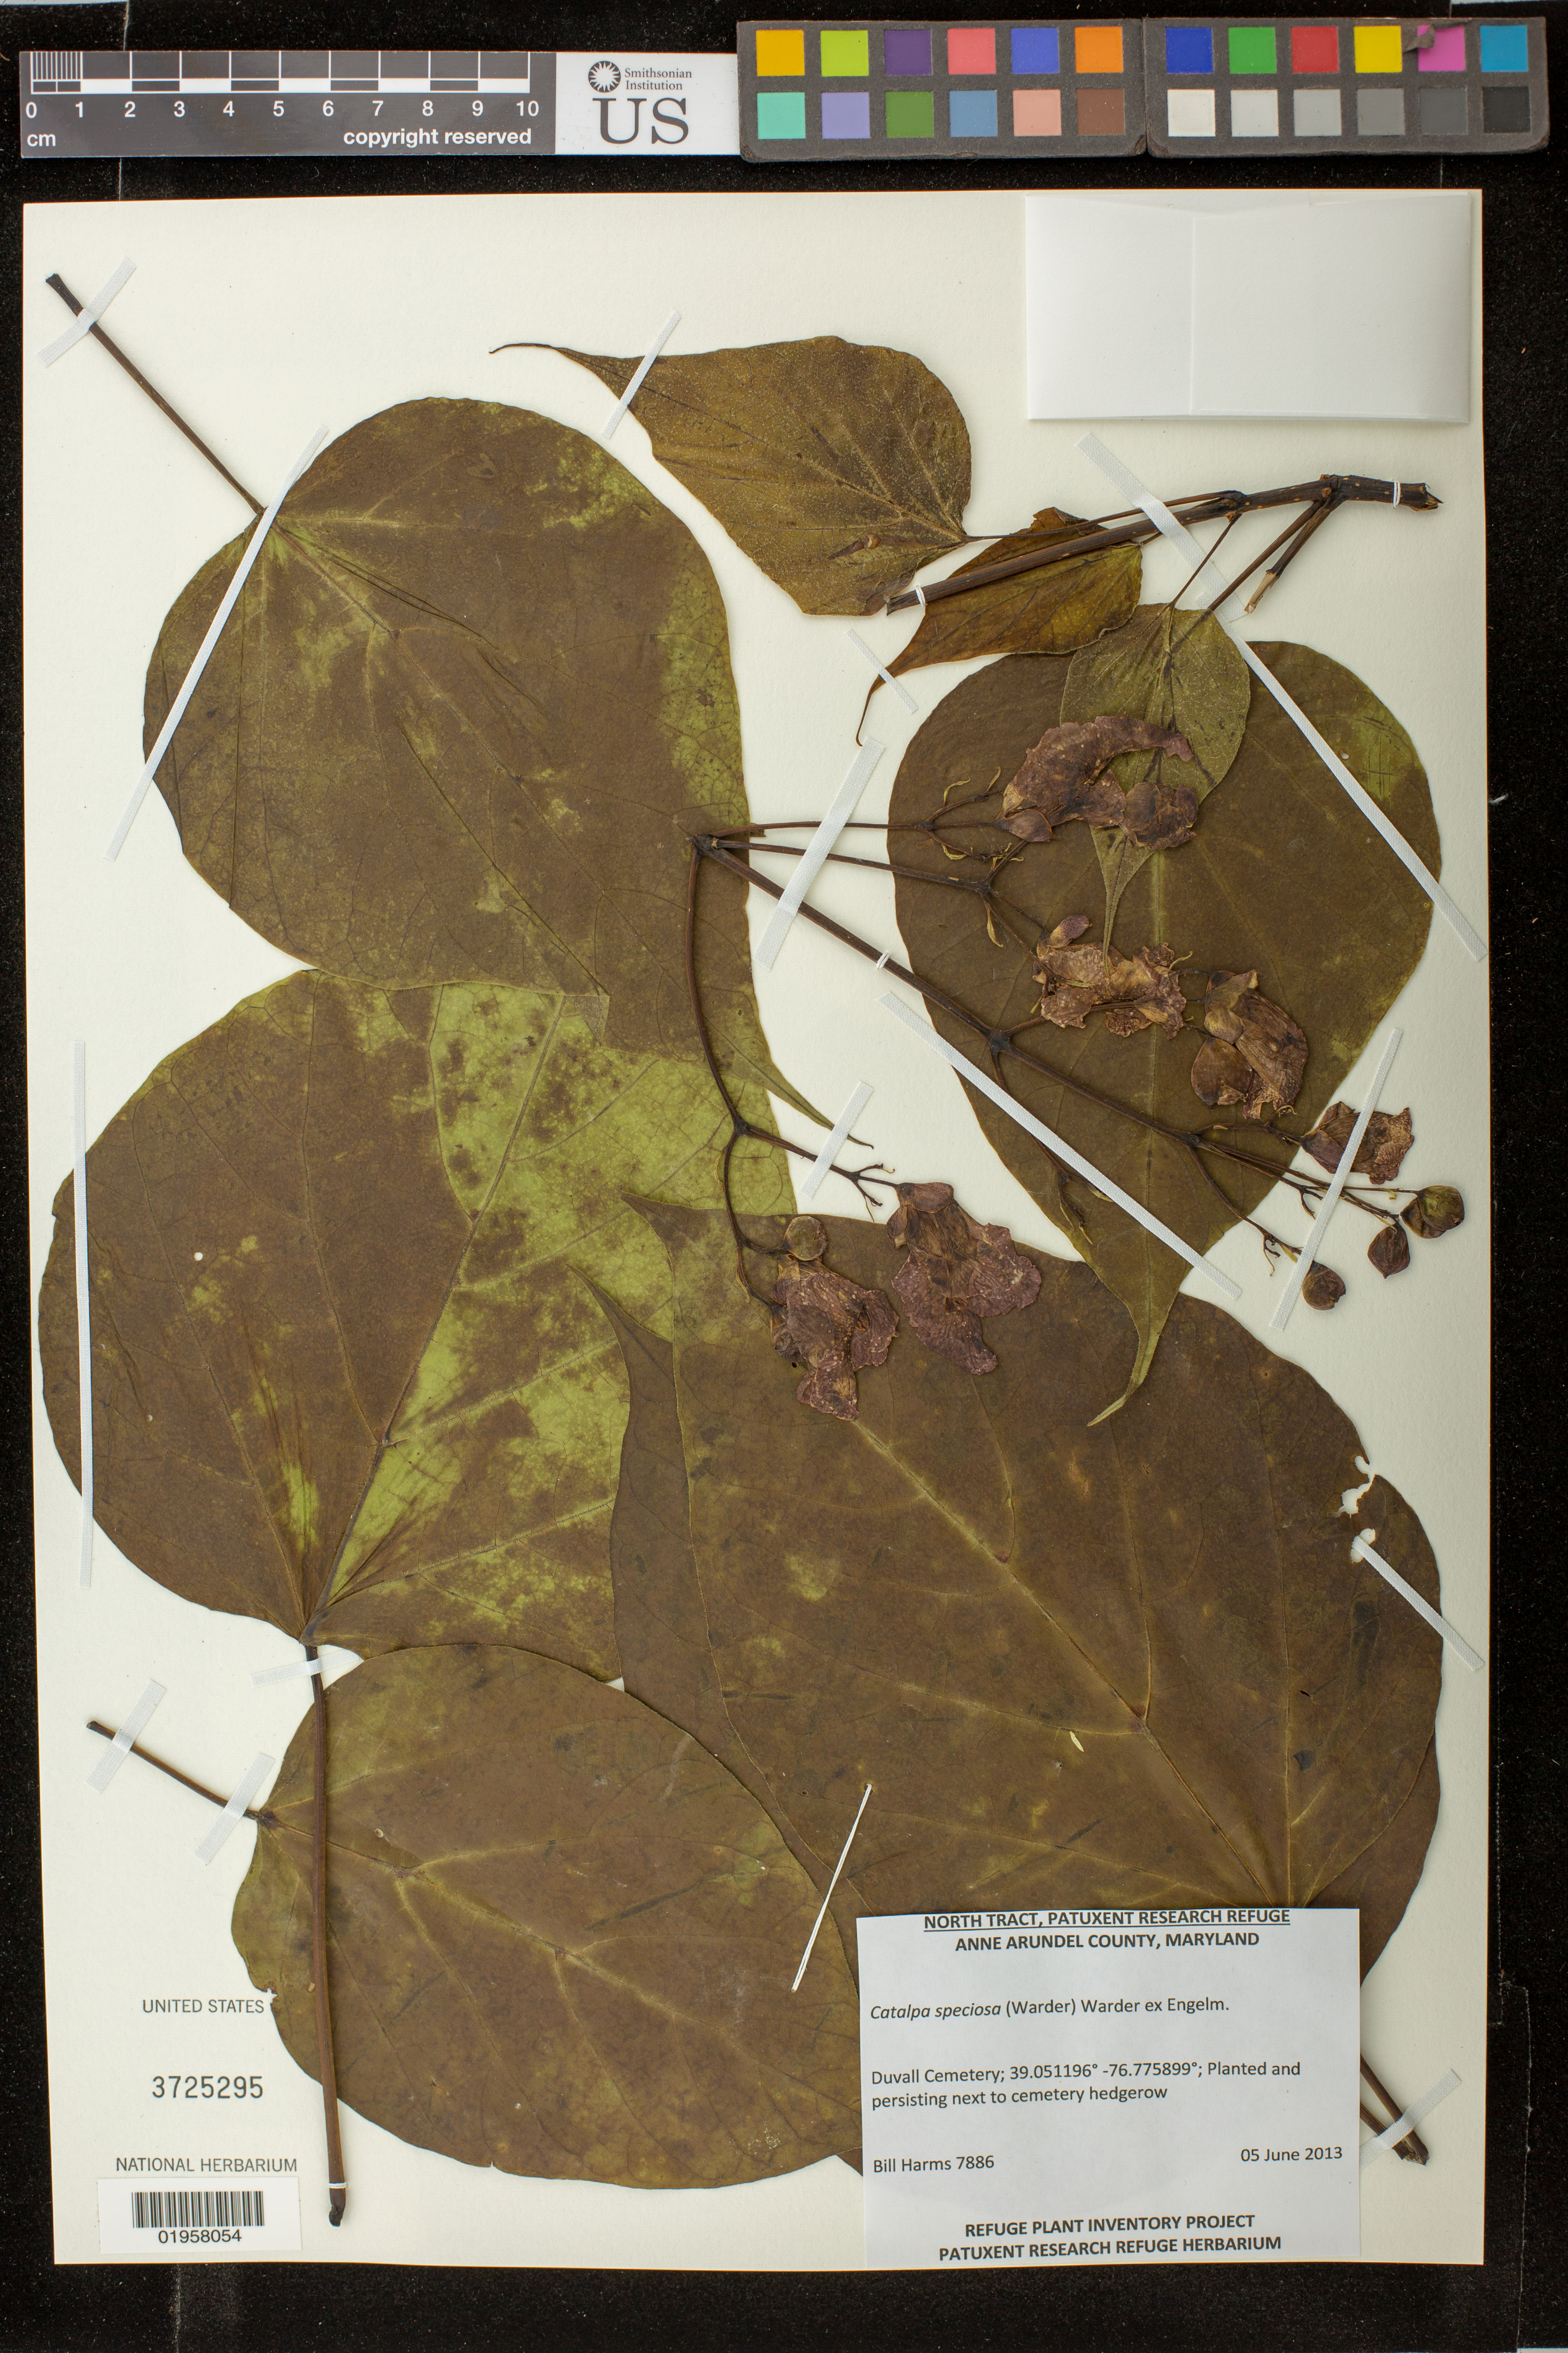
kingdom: Plantae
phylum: Tracheophyta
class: Magnoliopsida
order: Lamiales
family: Bignoniaceae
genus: Catalpa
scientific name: Catalpa speciosa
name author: (Warder) Warder ex Engelm.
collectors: B. Harms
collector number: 7886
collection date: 2013-06-05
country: United States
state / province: Maryland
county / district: Anne Arundel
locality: Patuxent Research Refuge, North Tract, Duvall Cemetery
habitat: Planted and persisting next to cemetery hedgerow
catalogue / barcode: US 3725295